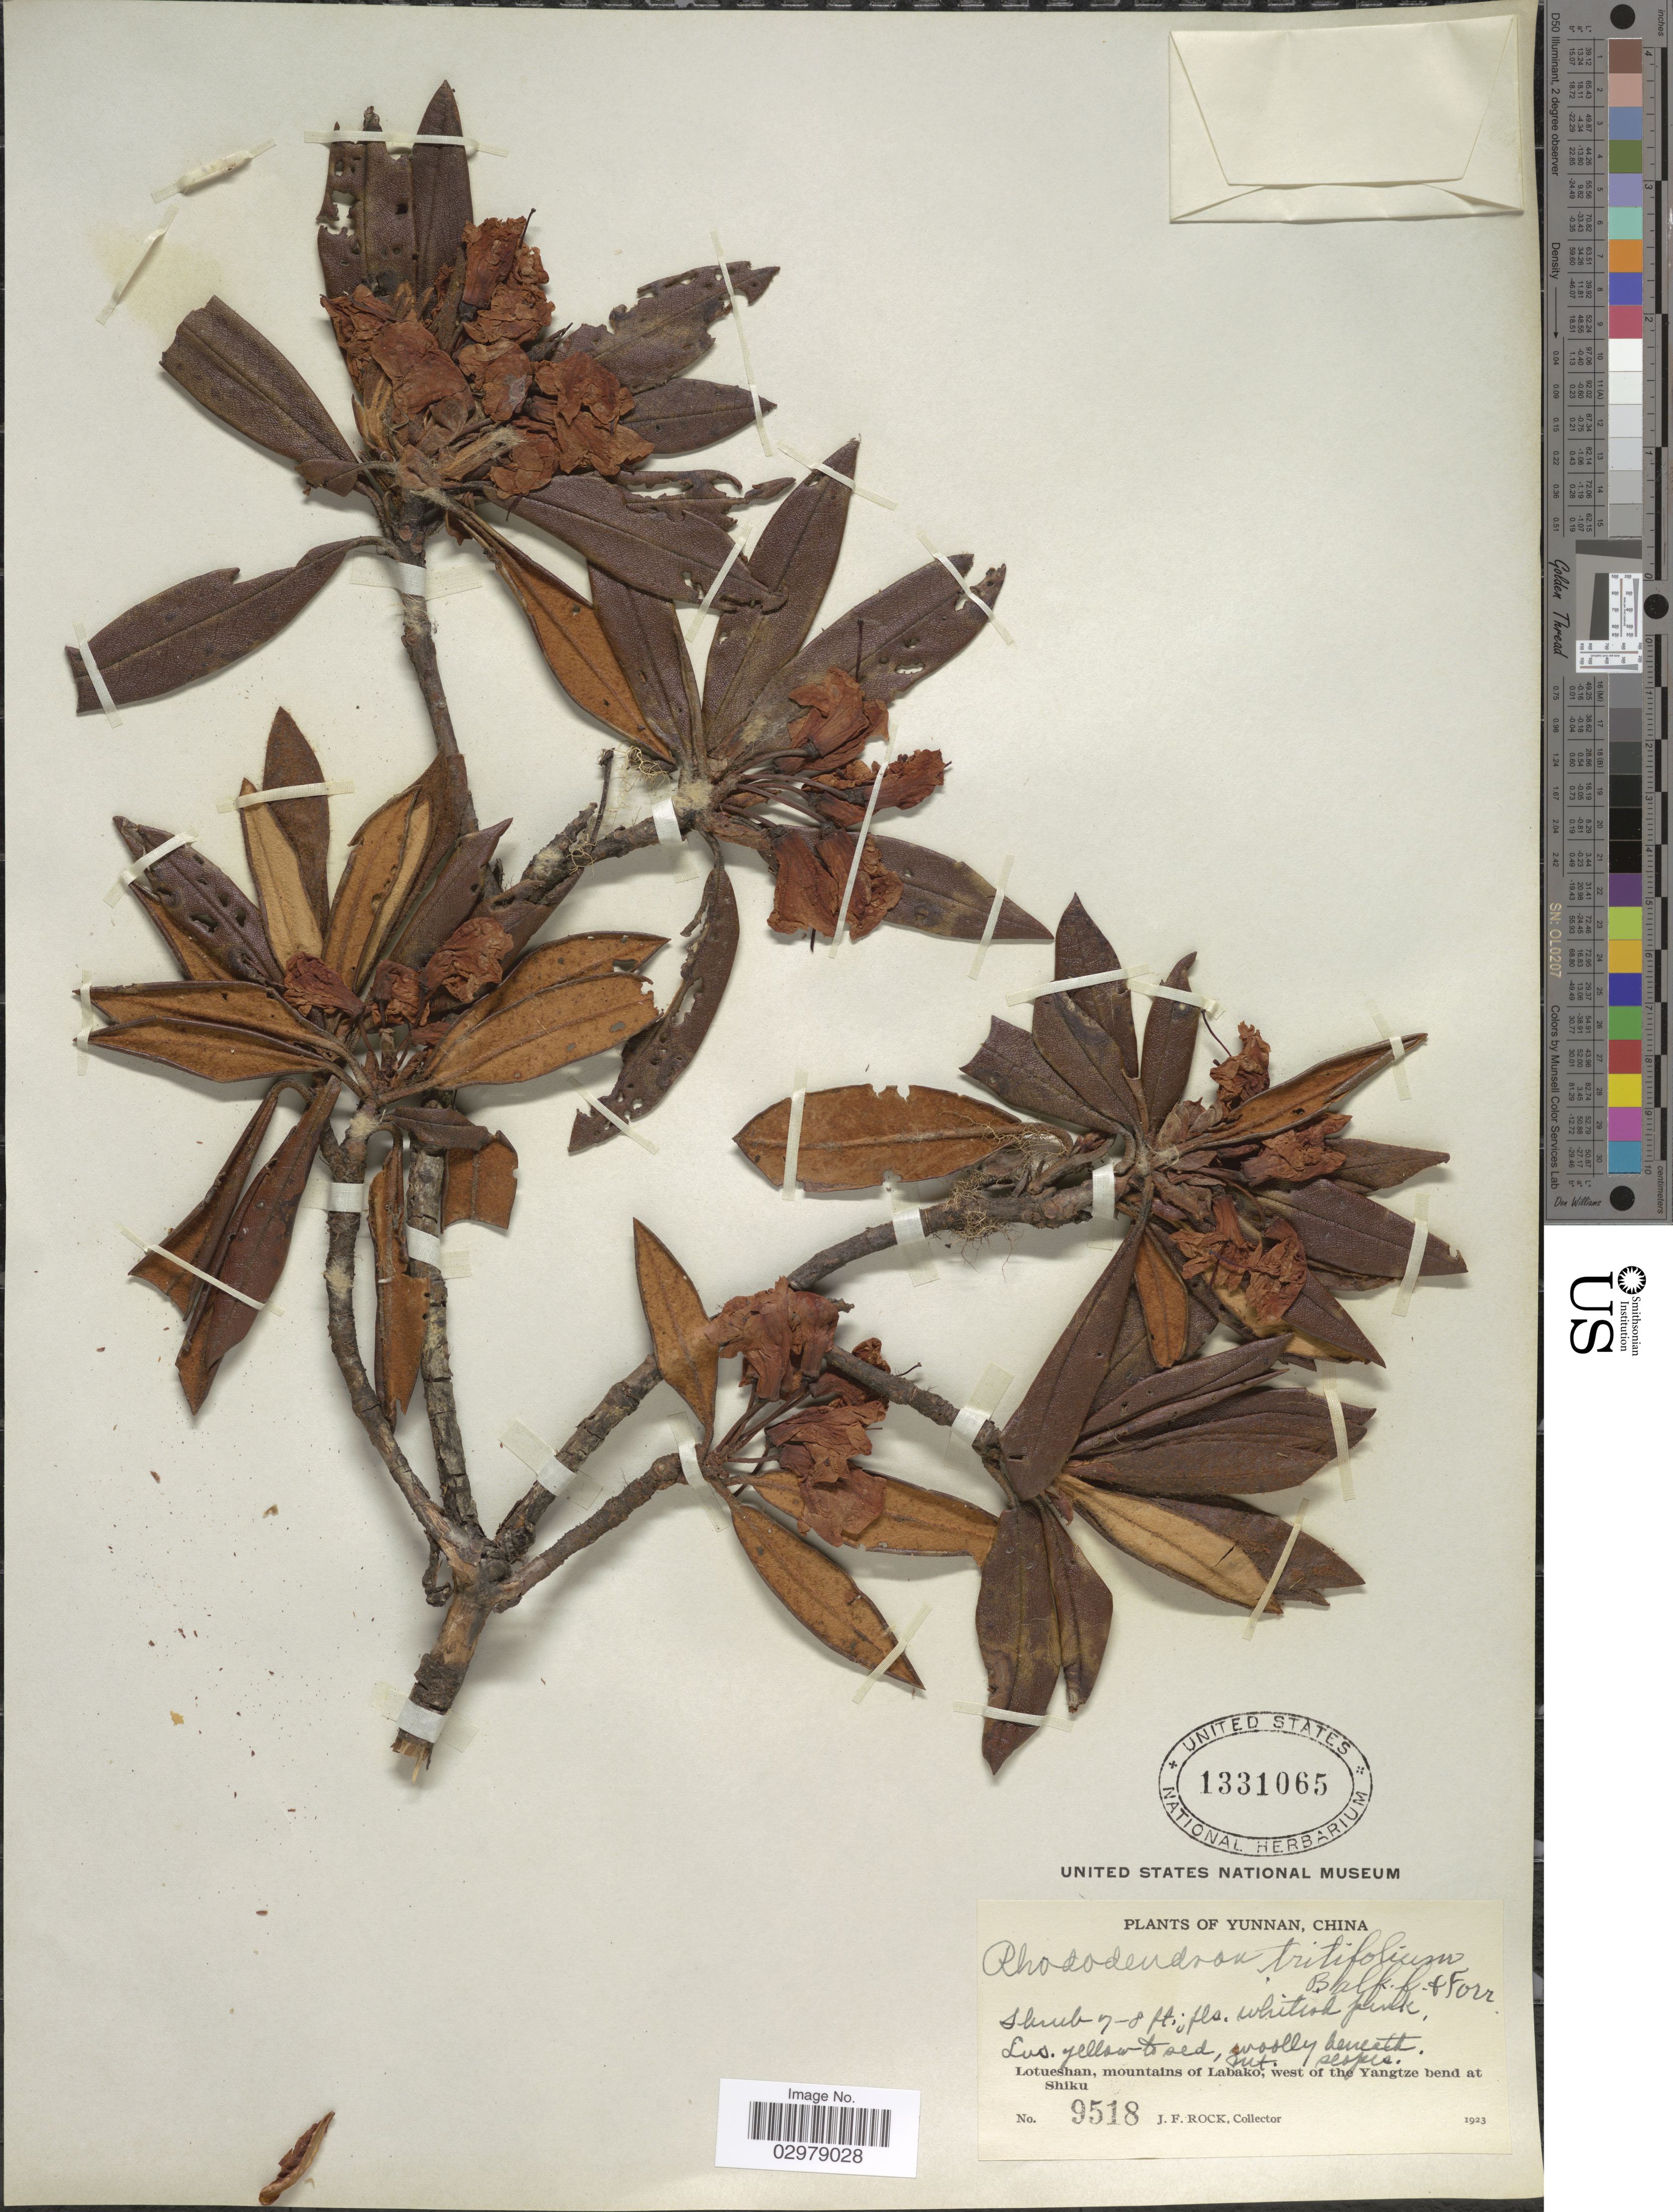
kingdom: Plantae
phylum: Tracheophyta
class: Magnoliopsida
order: Ericales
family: Ericaceae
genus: Rhododendron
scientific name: Rhododendron tritifolium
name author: Balf. f. & Forrest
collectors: J. Rock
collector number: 9518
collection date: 1923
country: China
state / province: Yunnan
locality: Lotueshan, mountains of Labako, west of the Yangtze bend at Shiku.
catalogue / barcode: US 1331065